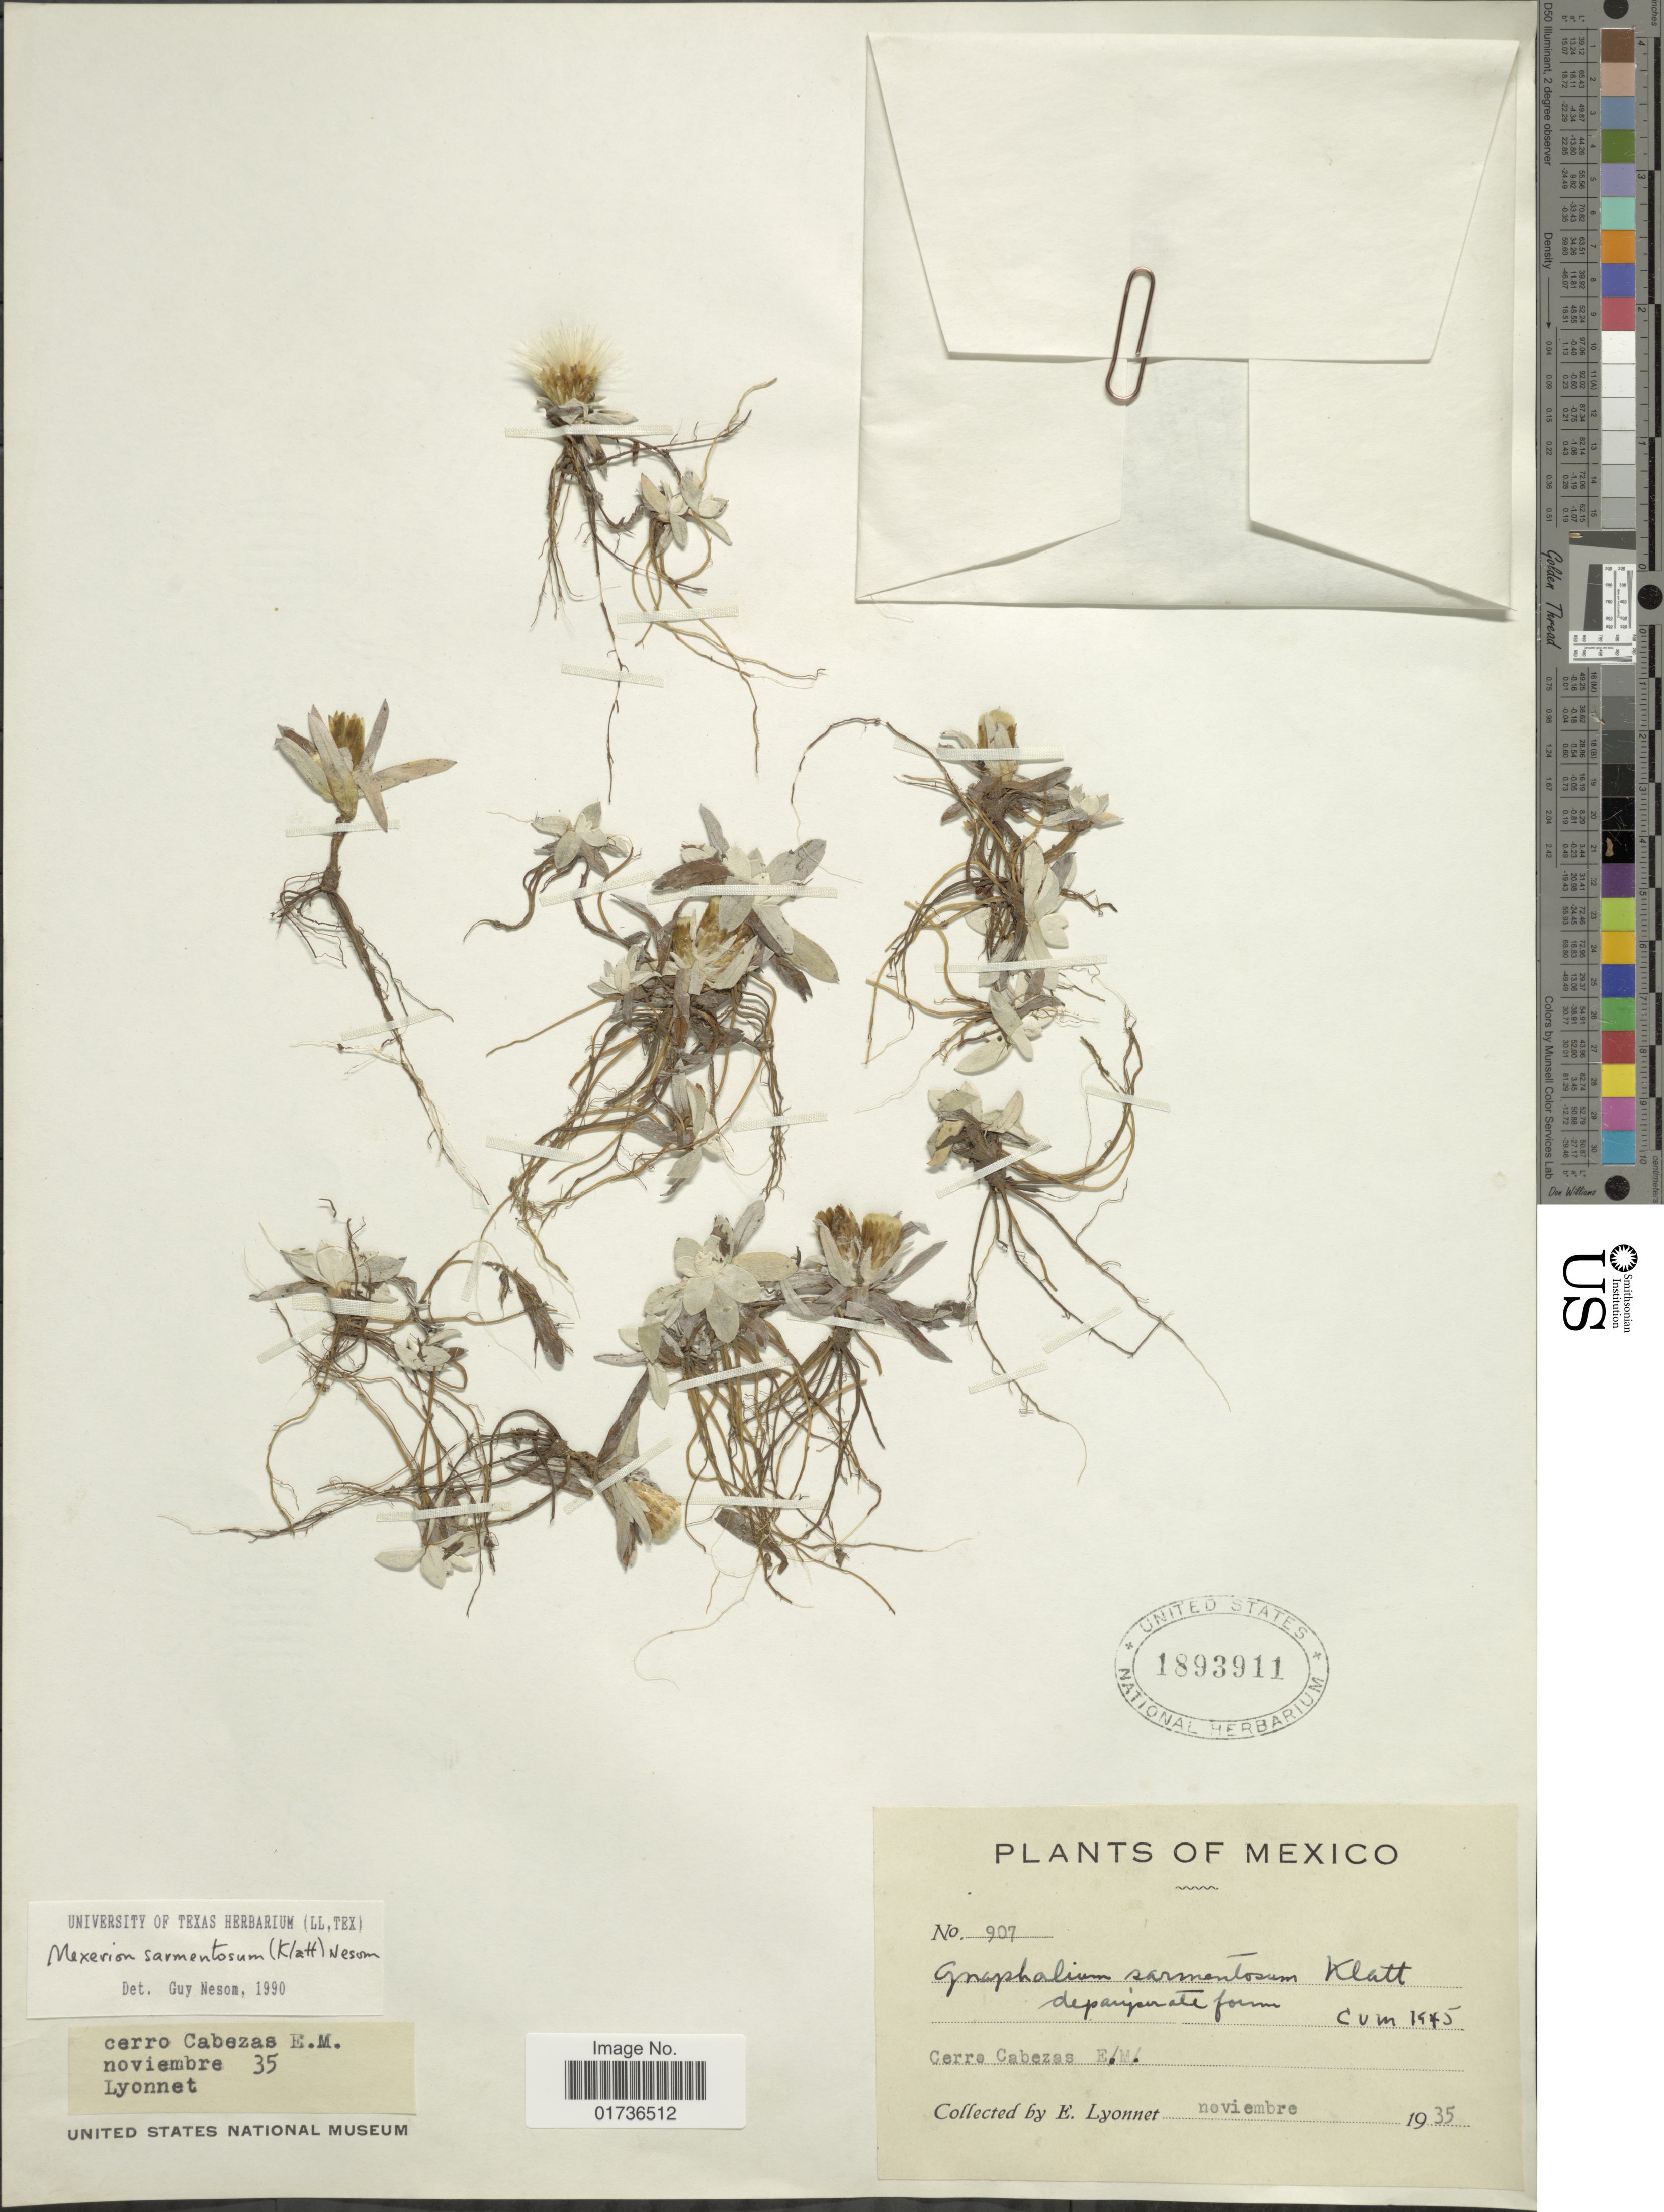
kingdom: Plantae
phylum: Tracheophyta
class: Magnoliopsida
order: Asterales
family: Asteraceae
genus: Mexerion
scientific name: Mexerion sarmentosum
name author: (Klatt) G.L. Nesom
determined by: Nesom, Guy L.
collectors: E. Lyonnet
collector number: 907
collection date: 1935-11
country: Mexico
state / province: México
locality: Cerro Cabezas E.M.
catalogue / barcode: US 1893911